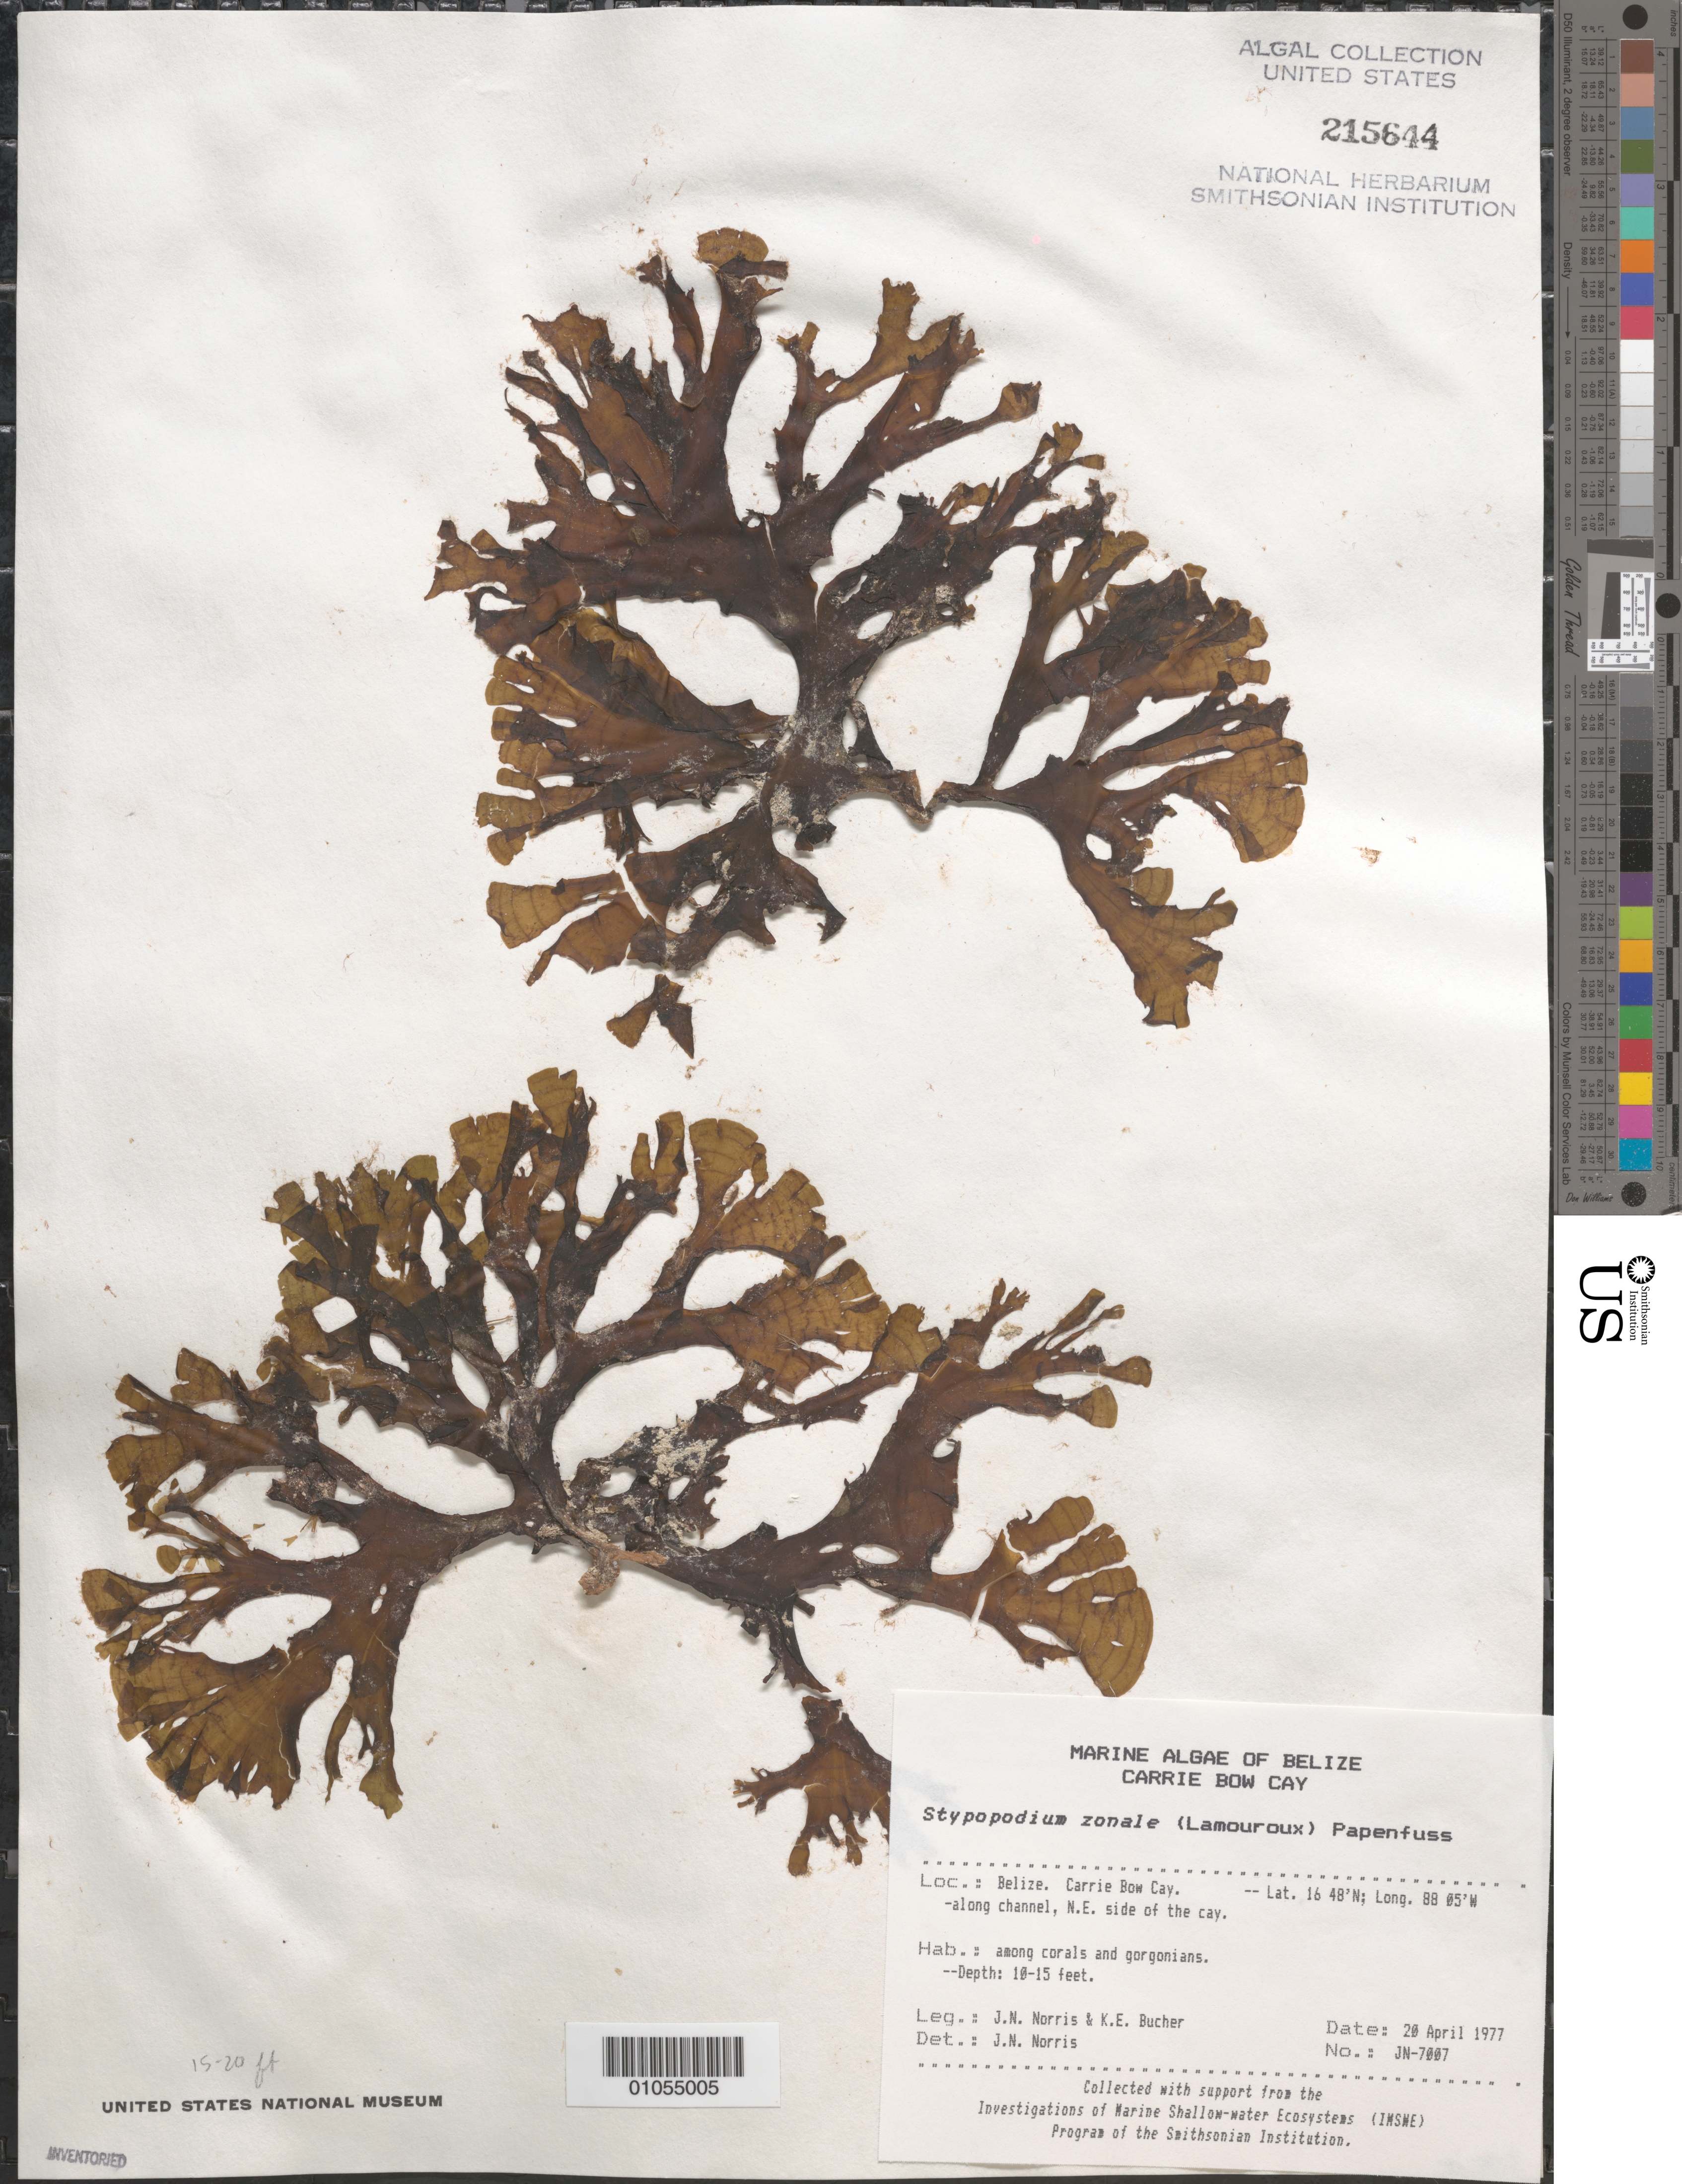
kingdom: Chromista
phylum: Ochrophyta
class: Phaeophyceae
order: Dictyotales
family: Dictyotaceae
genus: Stypopodium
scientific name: Stypopodium zonale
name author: (J.V.Lamouroux) Papenf.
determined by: Norris, James N.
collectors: J. N. Norris & K. E. Bucher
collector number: JN-7007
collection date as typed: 20 Apr 1977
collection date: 1977-04-20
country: Belize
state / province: Stann Creek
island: Carrie Bow Cay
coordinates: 16 48'N, 88 05'W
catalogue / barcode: US 215644